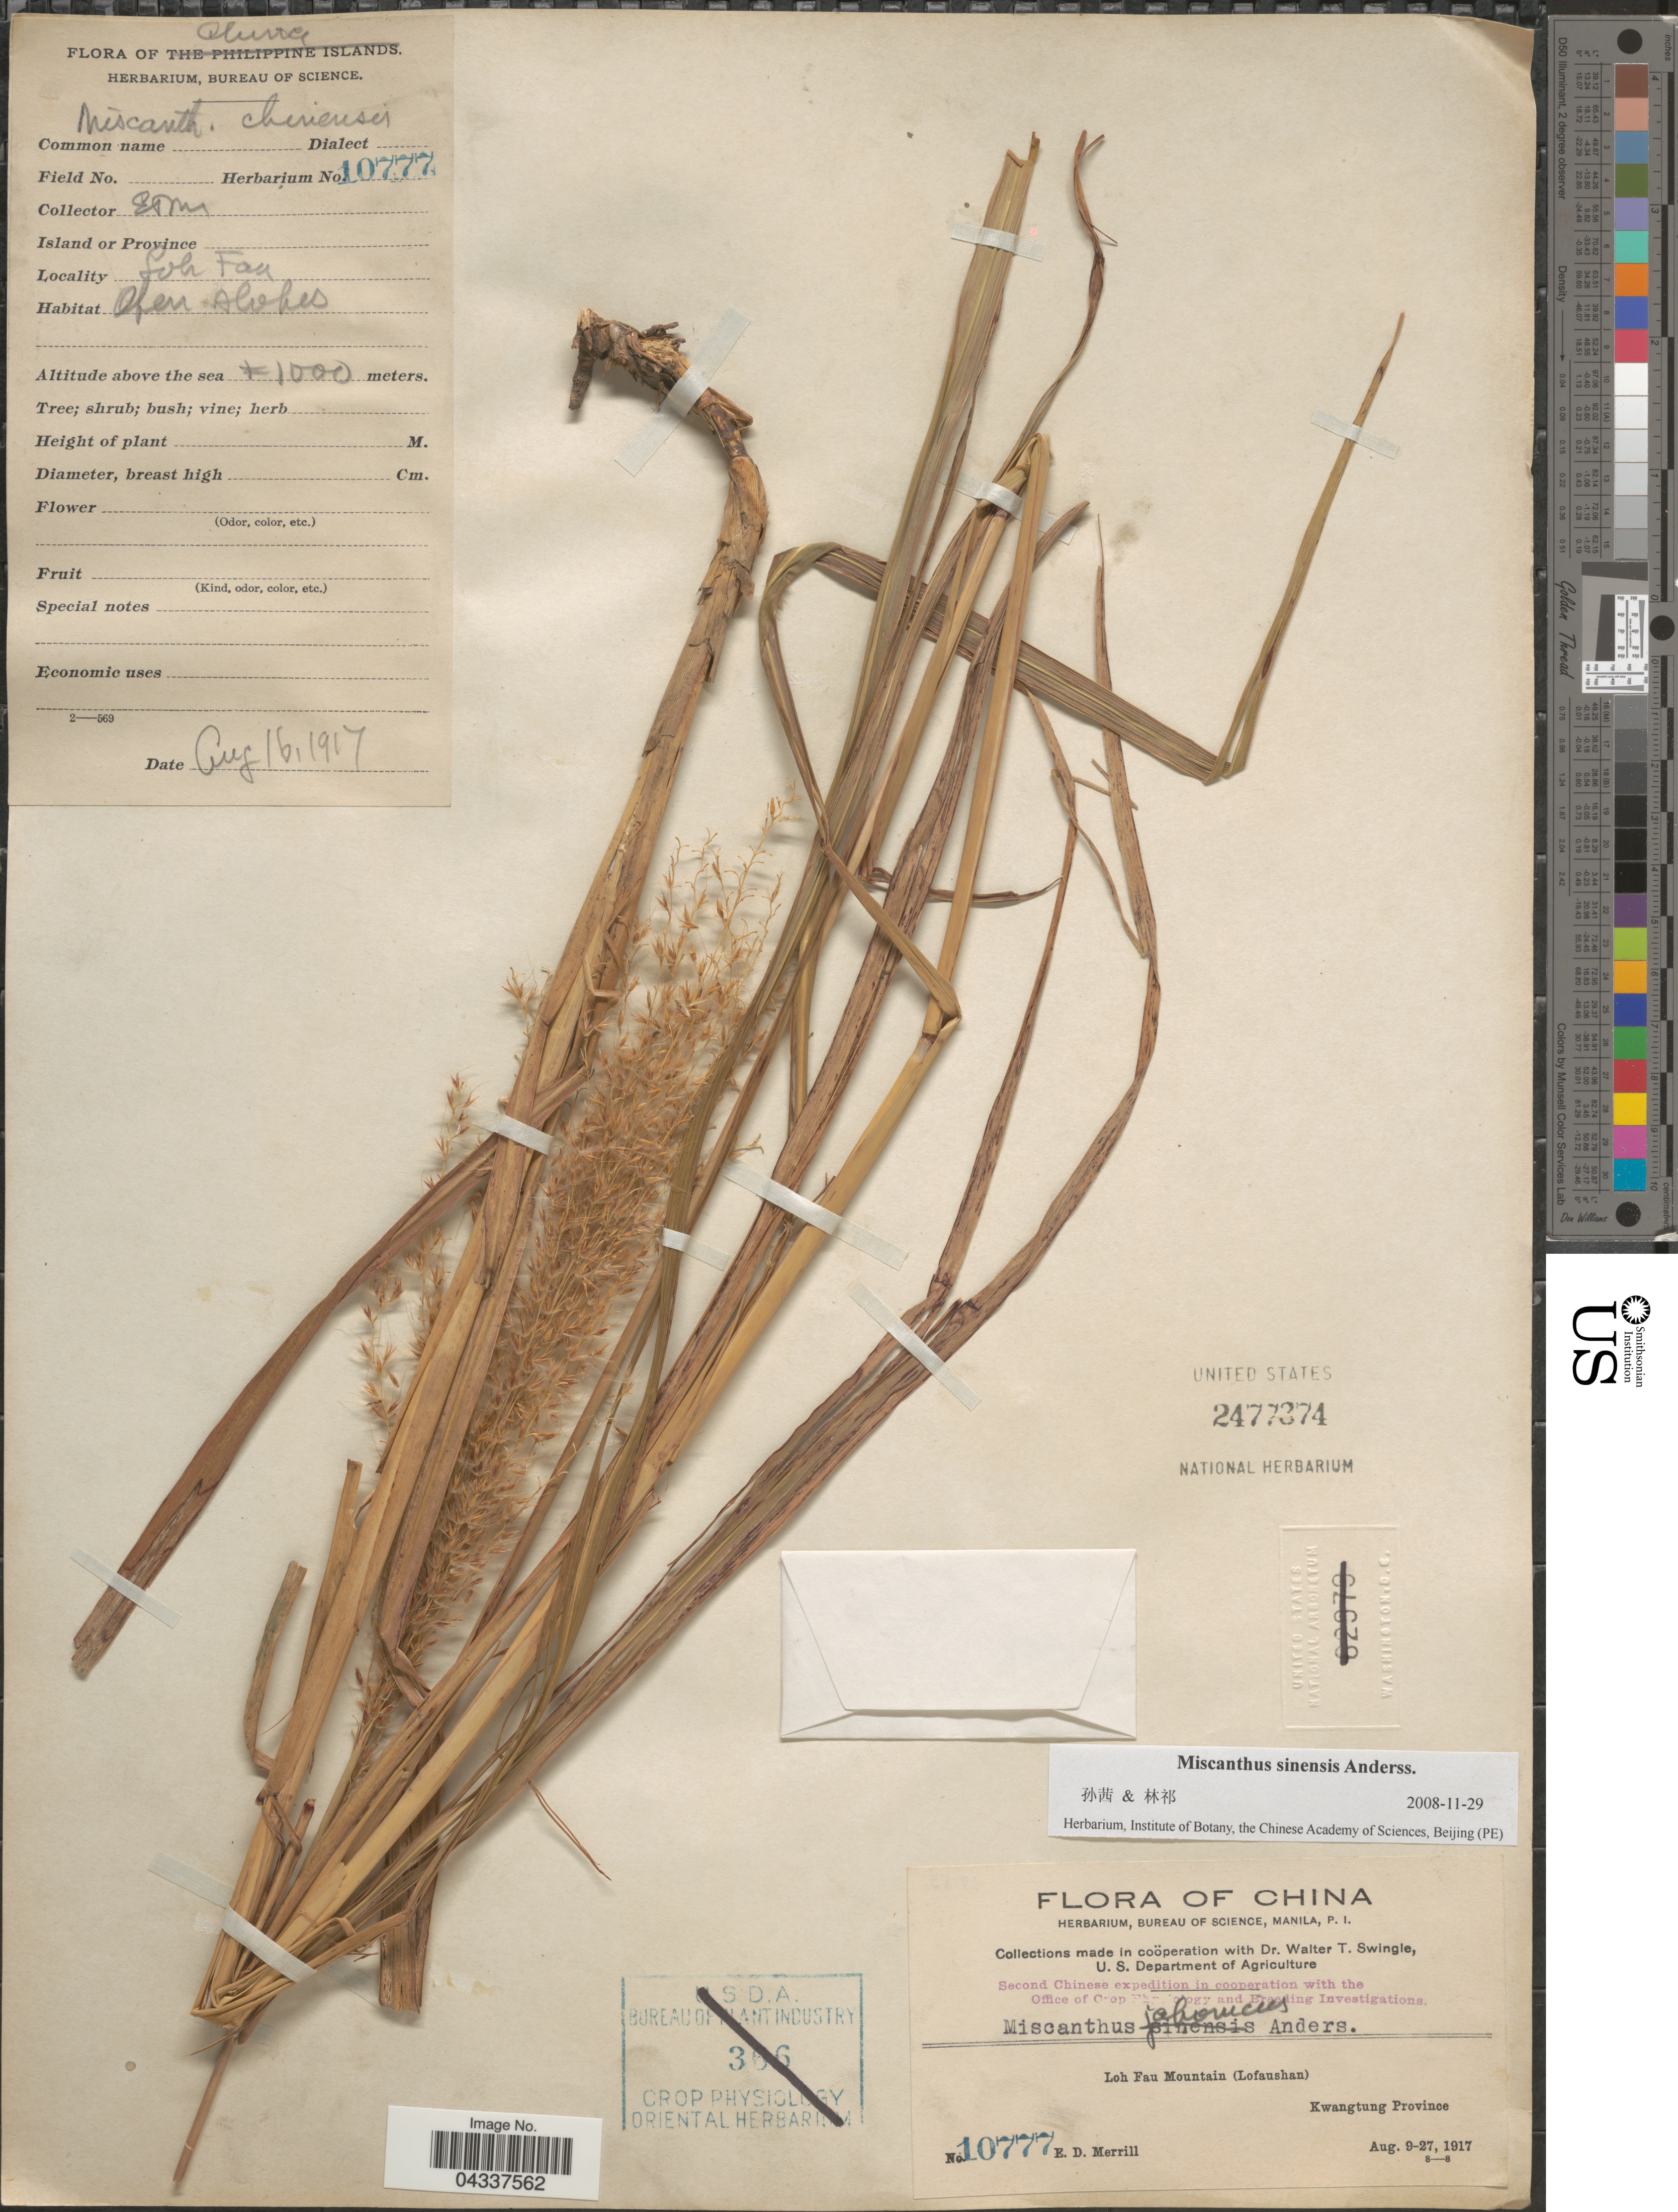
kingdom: Plantae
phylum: Tracheophyta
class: Liliopsida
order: Poales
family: Poaceae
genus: Miscanthus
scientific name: Miscanthus sinensis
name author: Andersson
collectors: E. D. Merrill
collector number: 10777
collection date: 1917-08-16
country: China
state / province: Guangdong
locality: Second Chinese expedition. Loh Fau Mountain (Lofaushan). Kwangtung Province.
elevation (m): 1000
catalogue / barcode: US 2477374